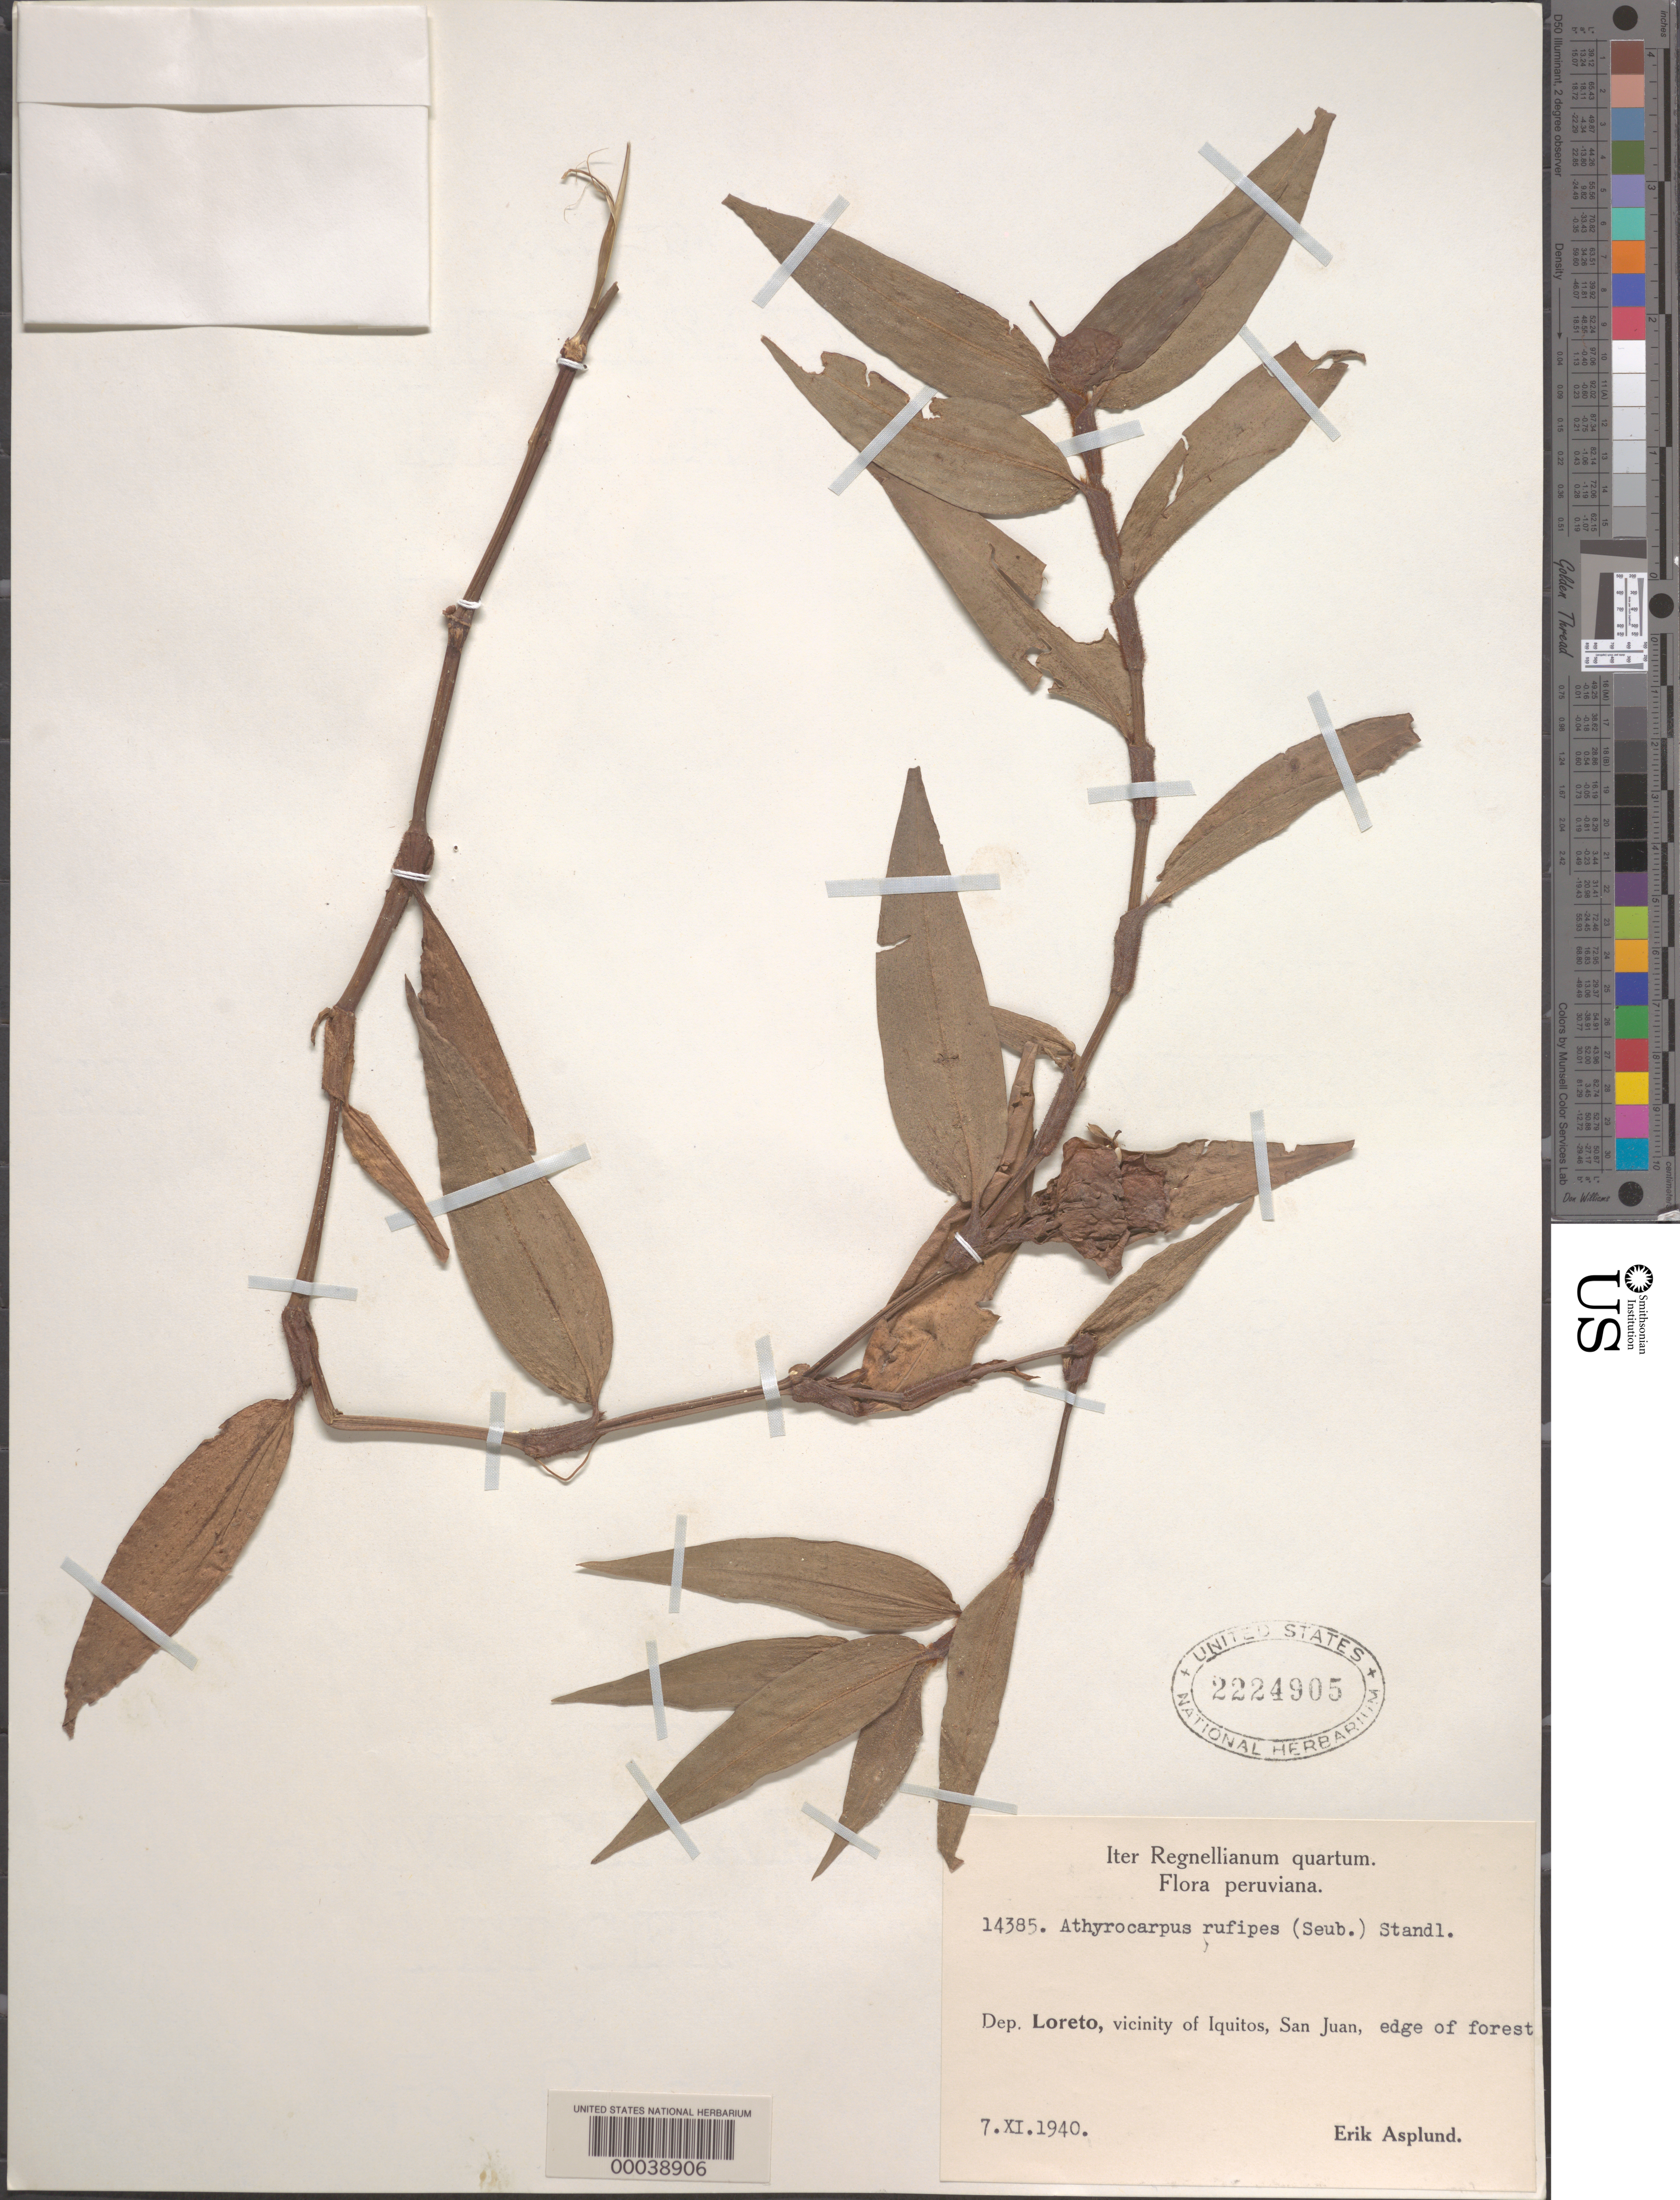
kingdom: Plantae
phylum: Tracheophyta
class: Liliopsida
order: Commelinales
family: Commelinaceae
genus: Commelina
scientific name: Commelina rufipes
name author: Seub.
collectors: E. Asplund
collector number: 14385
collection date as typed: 07 Nov 1940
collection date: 1940-11-07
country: Peru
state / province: Loreto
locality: Vicinity of iquitos, san juan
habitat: Edge of forest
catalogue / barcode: US 224905